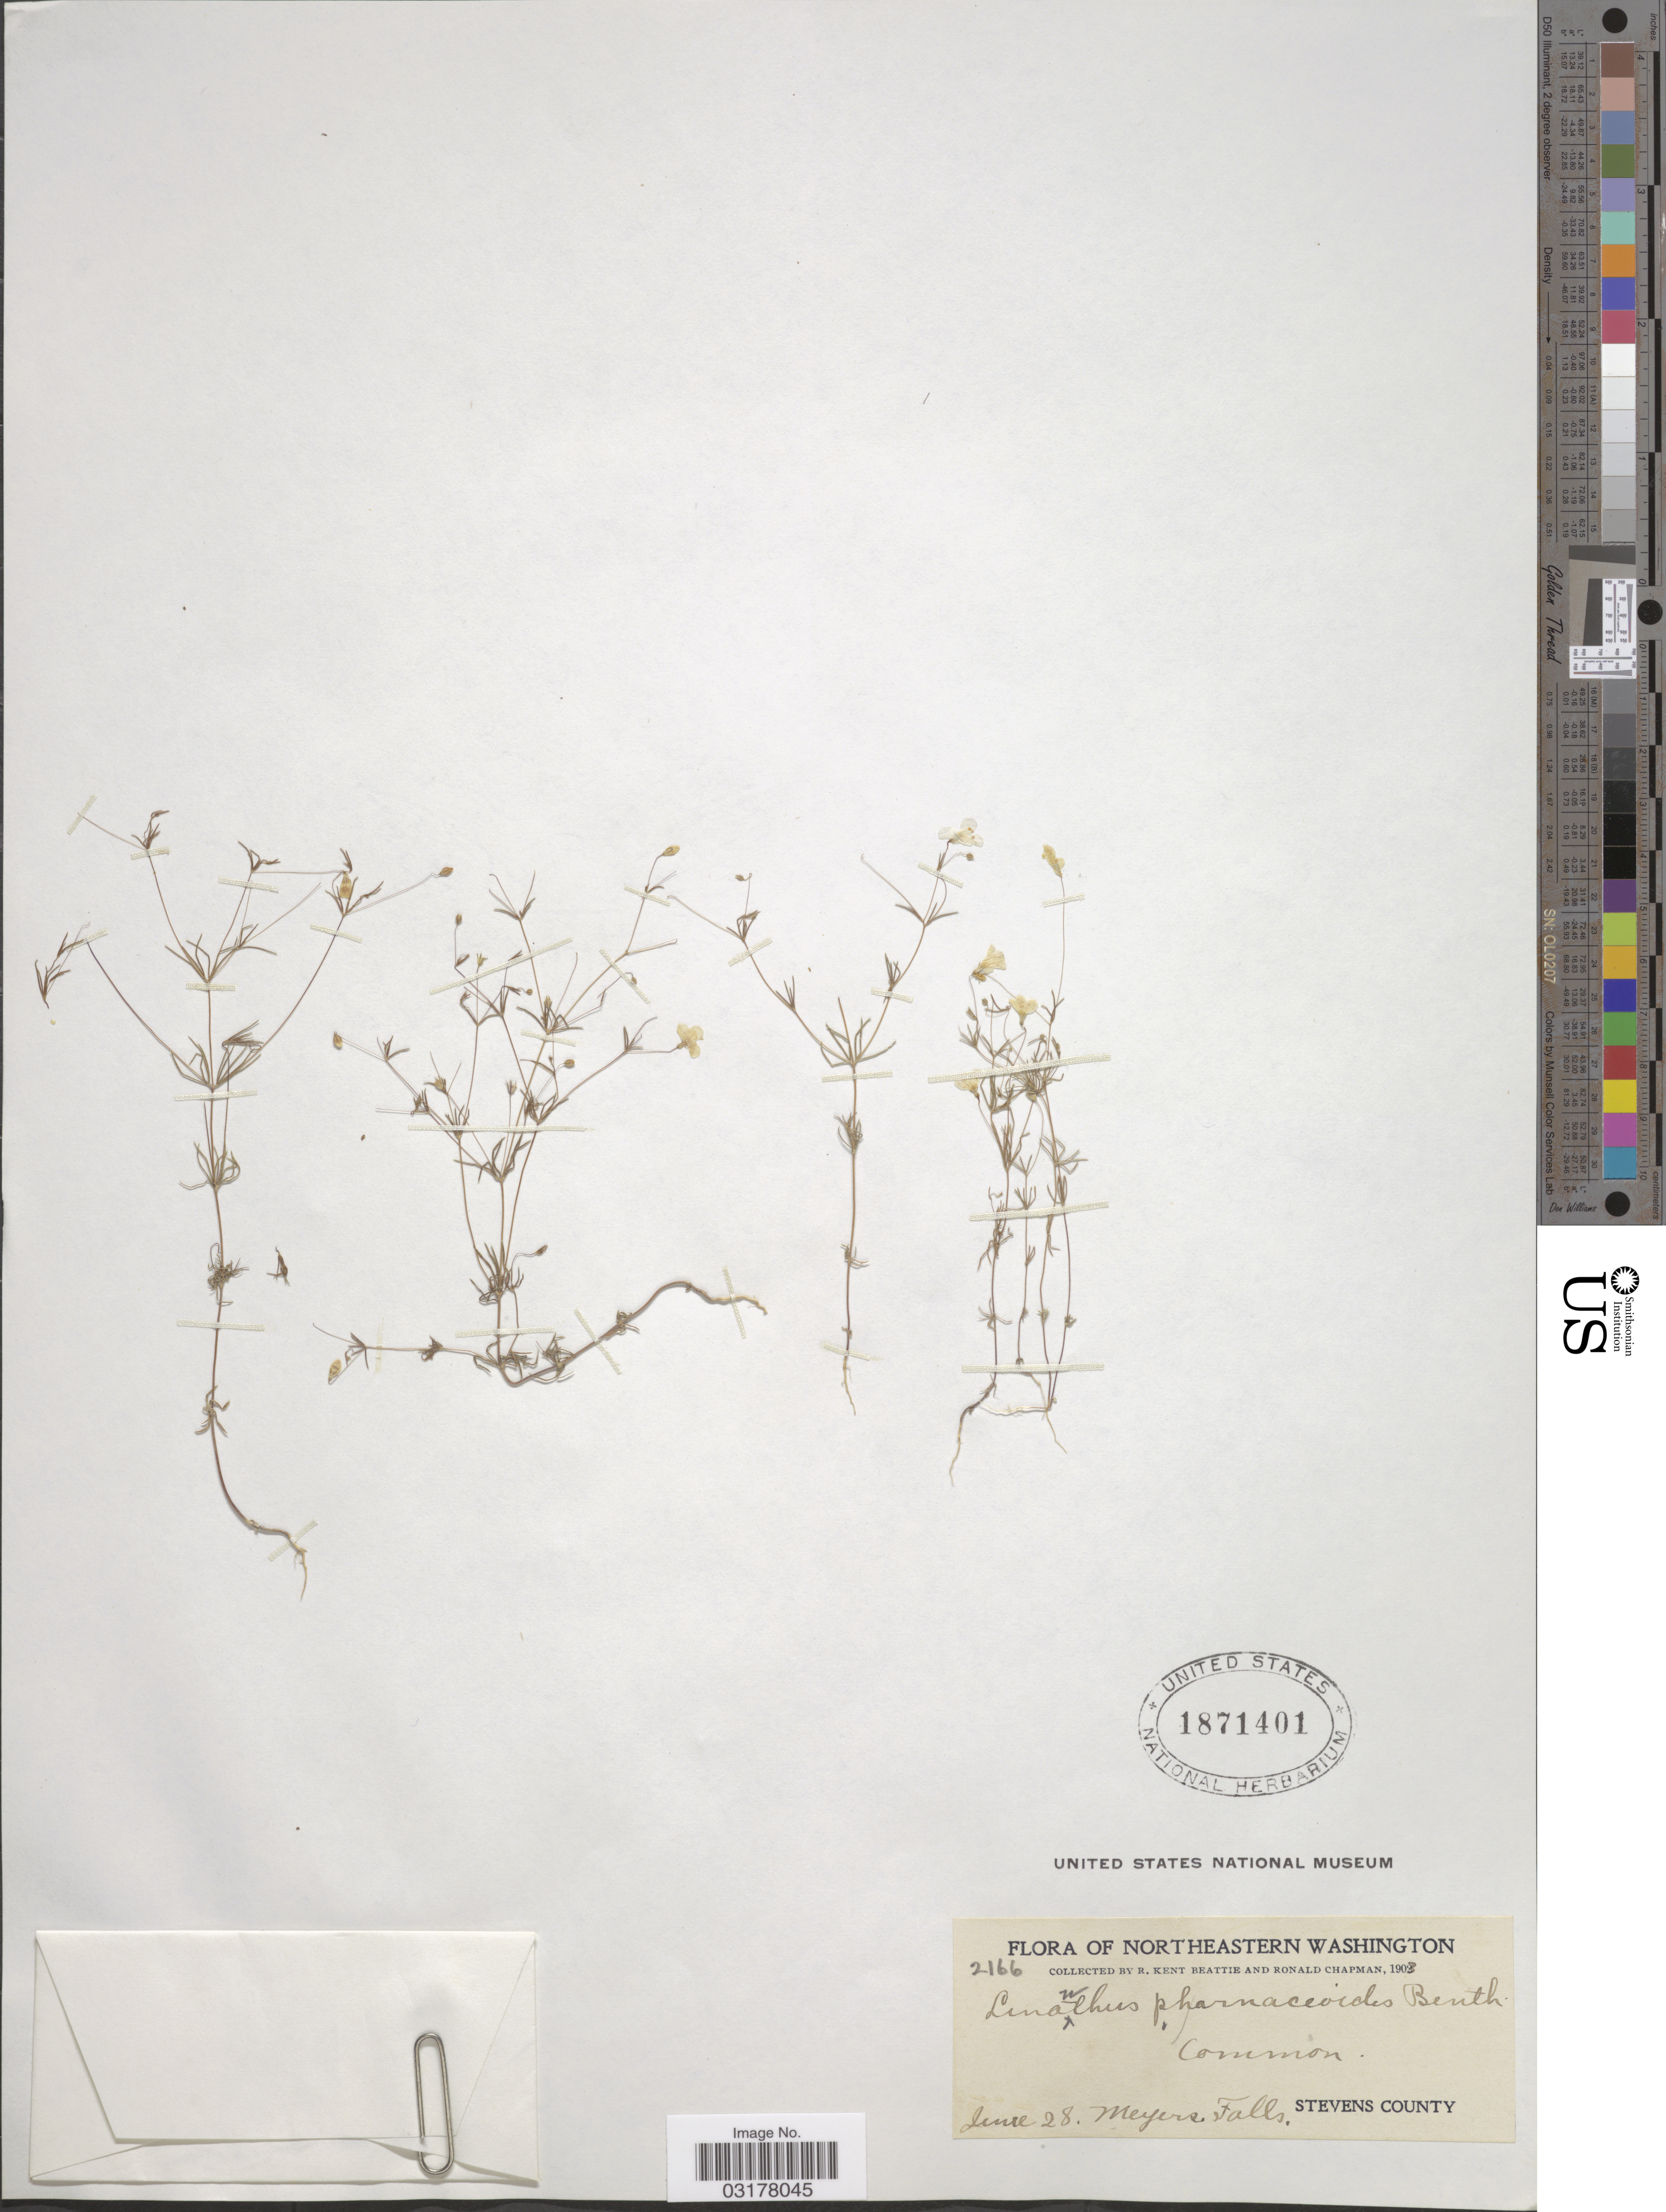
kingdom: Plantae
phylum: Tracheophyta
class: Magnoliopsida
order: Ericales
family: Polemoniaceae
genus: Leptosiphon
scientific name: Leptosiphon liniflorus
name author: (Benth.) J.M. Porter & L.A. Johnson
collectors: R. K. Beattie & R. Chapman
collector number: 2166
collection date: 1903-06-28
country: United States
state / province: Washington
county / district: Stevens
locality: Northeastern Washington, Meyers Falls. Stevens County.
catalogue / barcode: US 1871401